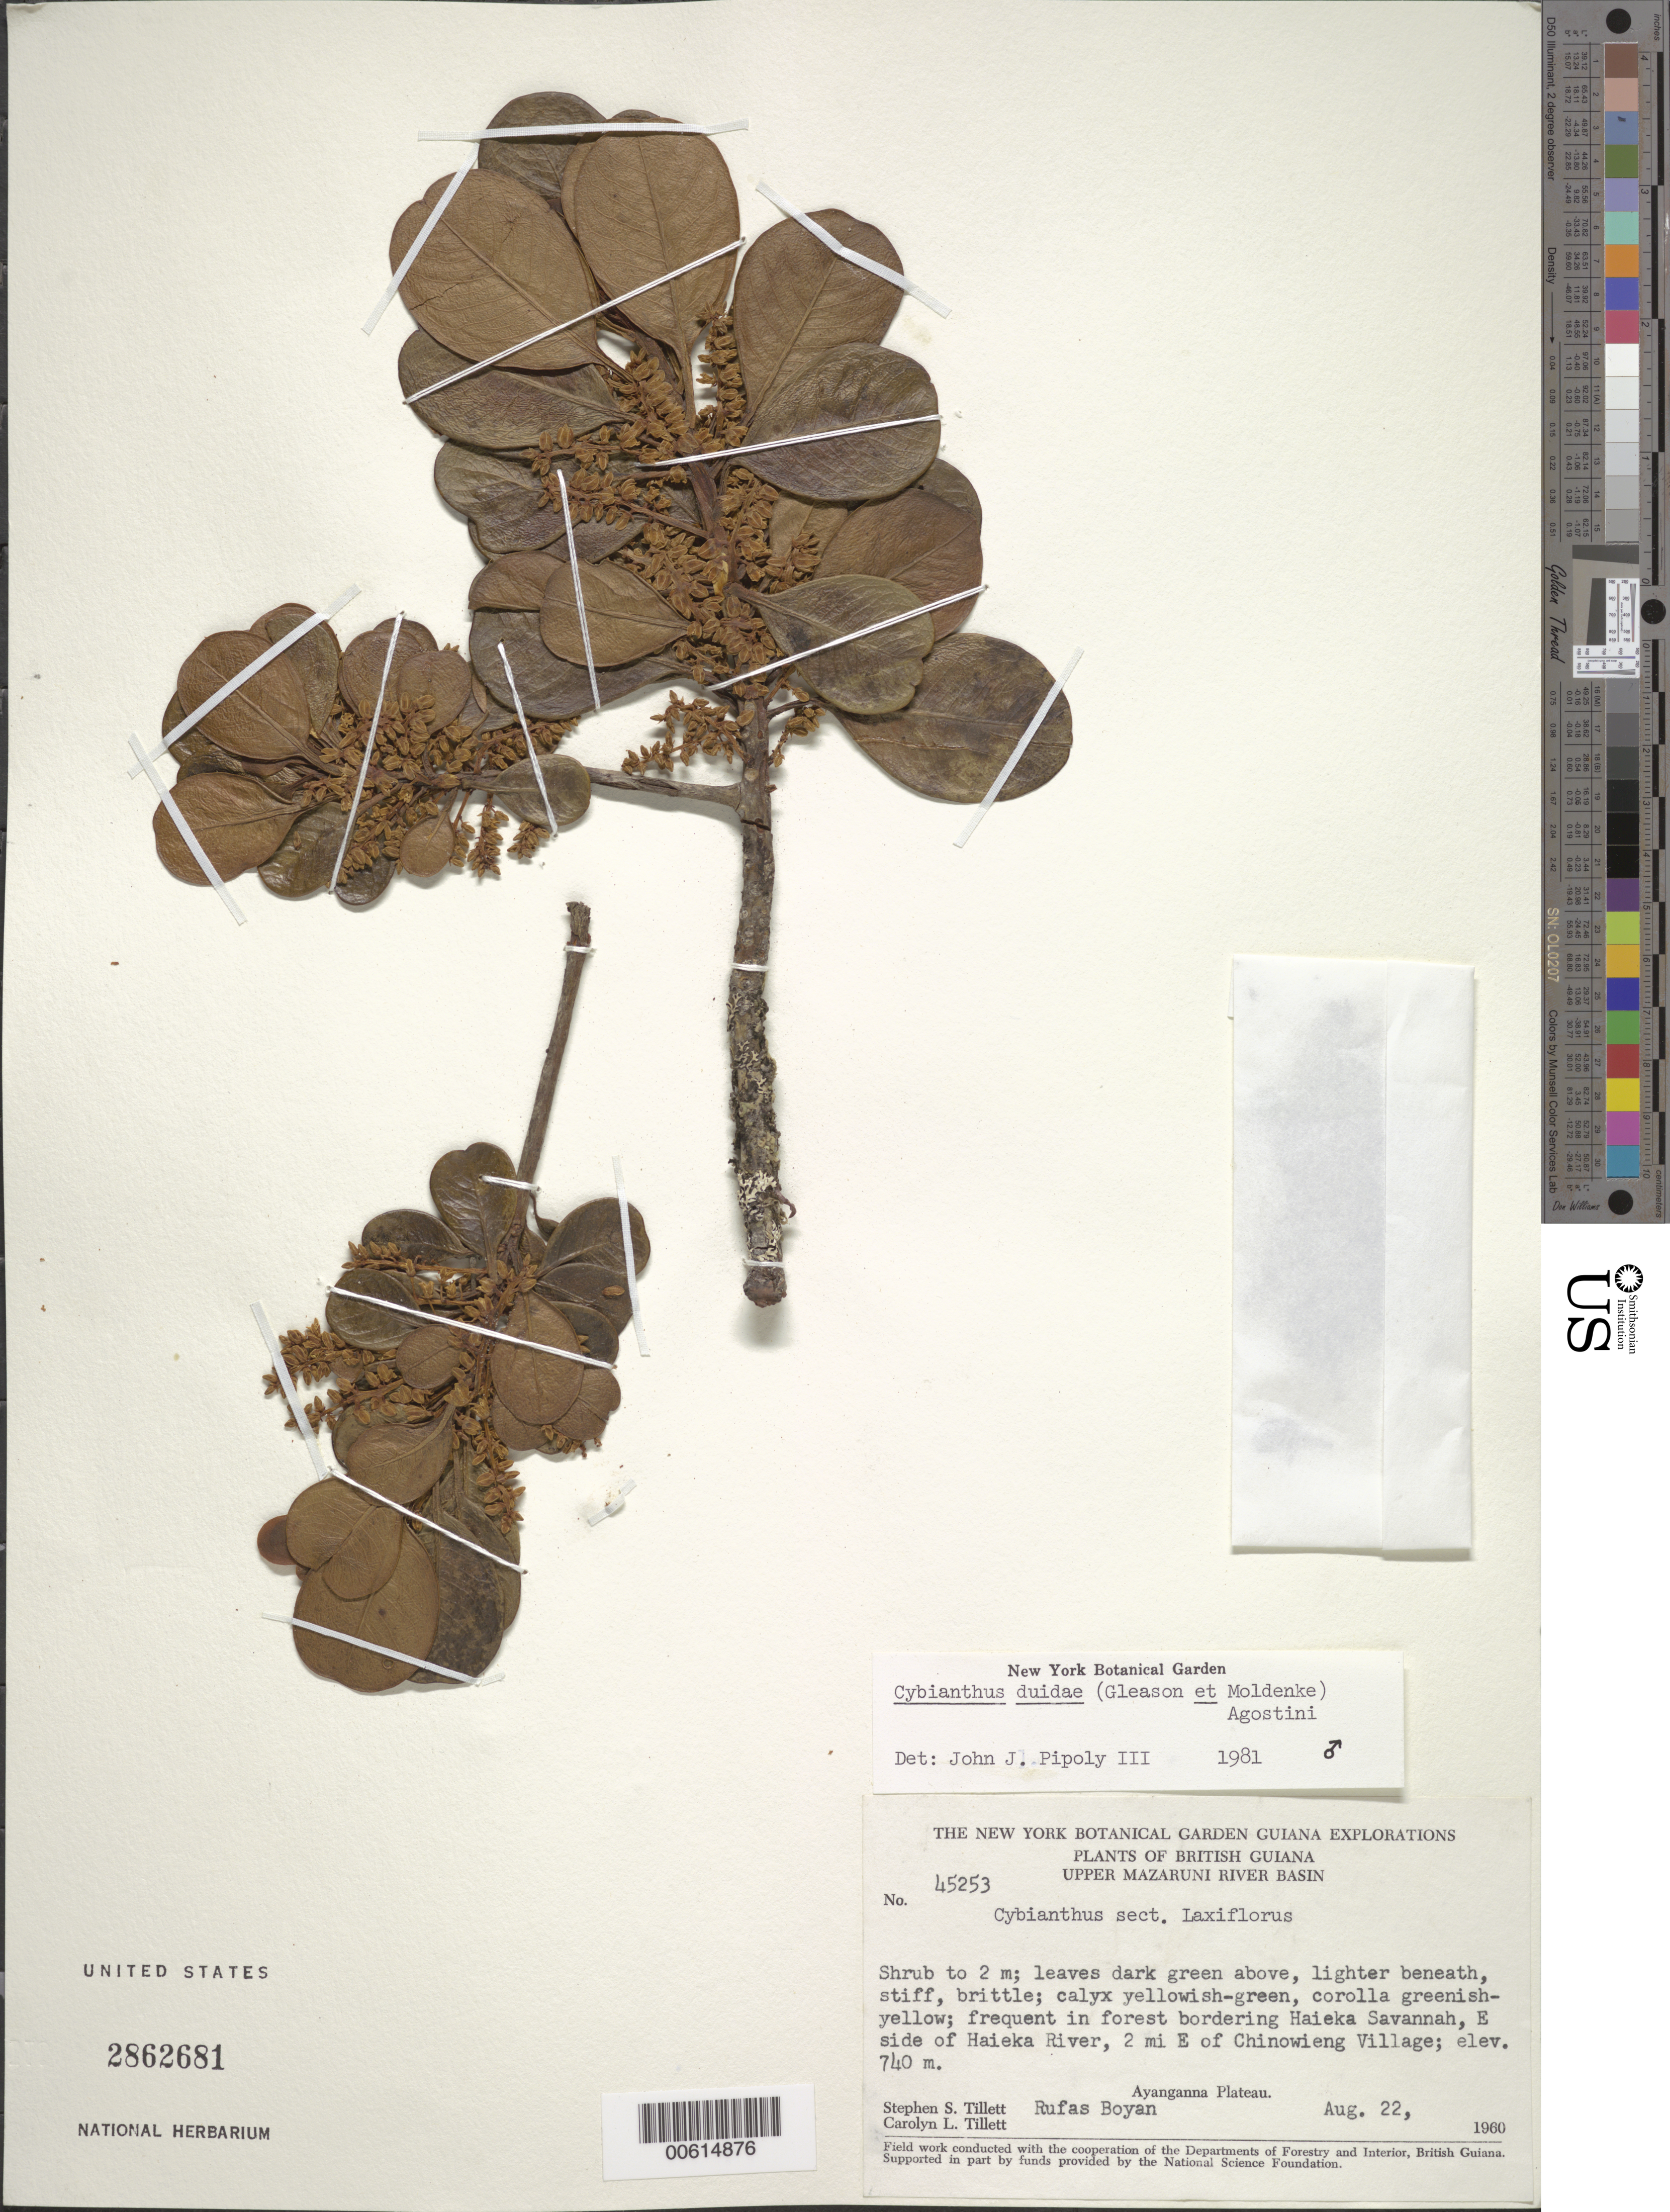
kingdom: Plantae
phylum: Tracheophyta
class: Magnoliopsida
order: Ericales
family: Primulaceae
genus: Cybianthus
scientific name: Cybianthus duidae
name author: (Gleason & Moldenke) G. Agostini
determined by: Pipoly, J. J., III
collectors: S. S. Tillett, C. L. Tillett & R. Boyan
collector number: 45253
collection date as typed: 22-Aug-60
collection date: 1960-08-22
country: Guyana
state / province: Cuyuni-Mazaruni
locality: Haieka Savanna, E side of Haieka R., 2 mi. E of Chinowieng Village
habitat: Forest bordering savanna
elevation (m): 740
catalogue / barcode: US 2862681